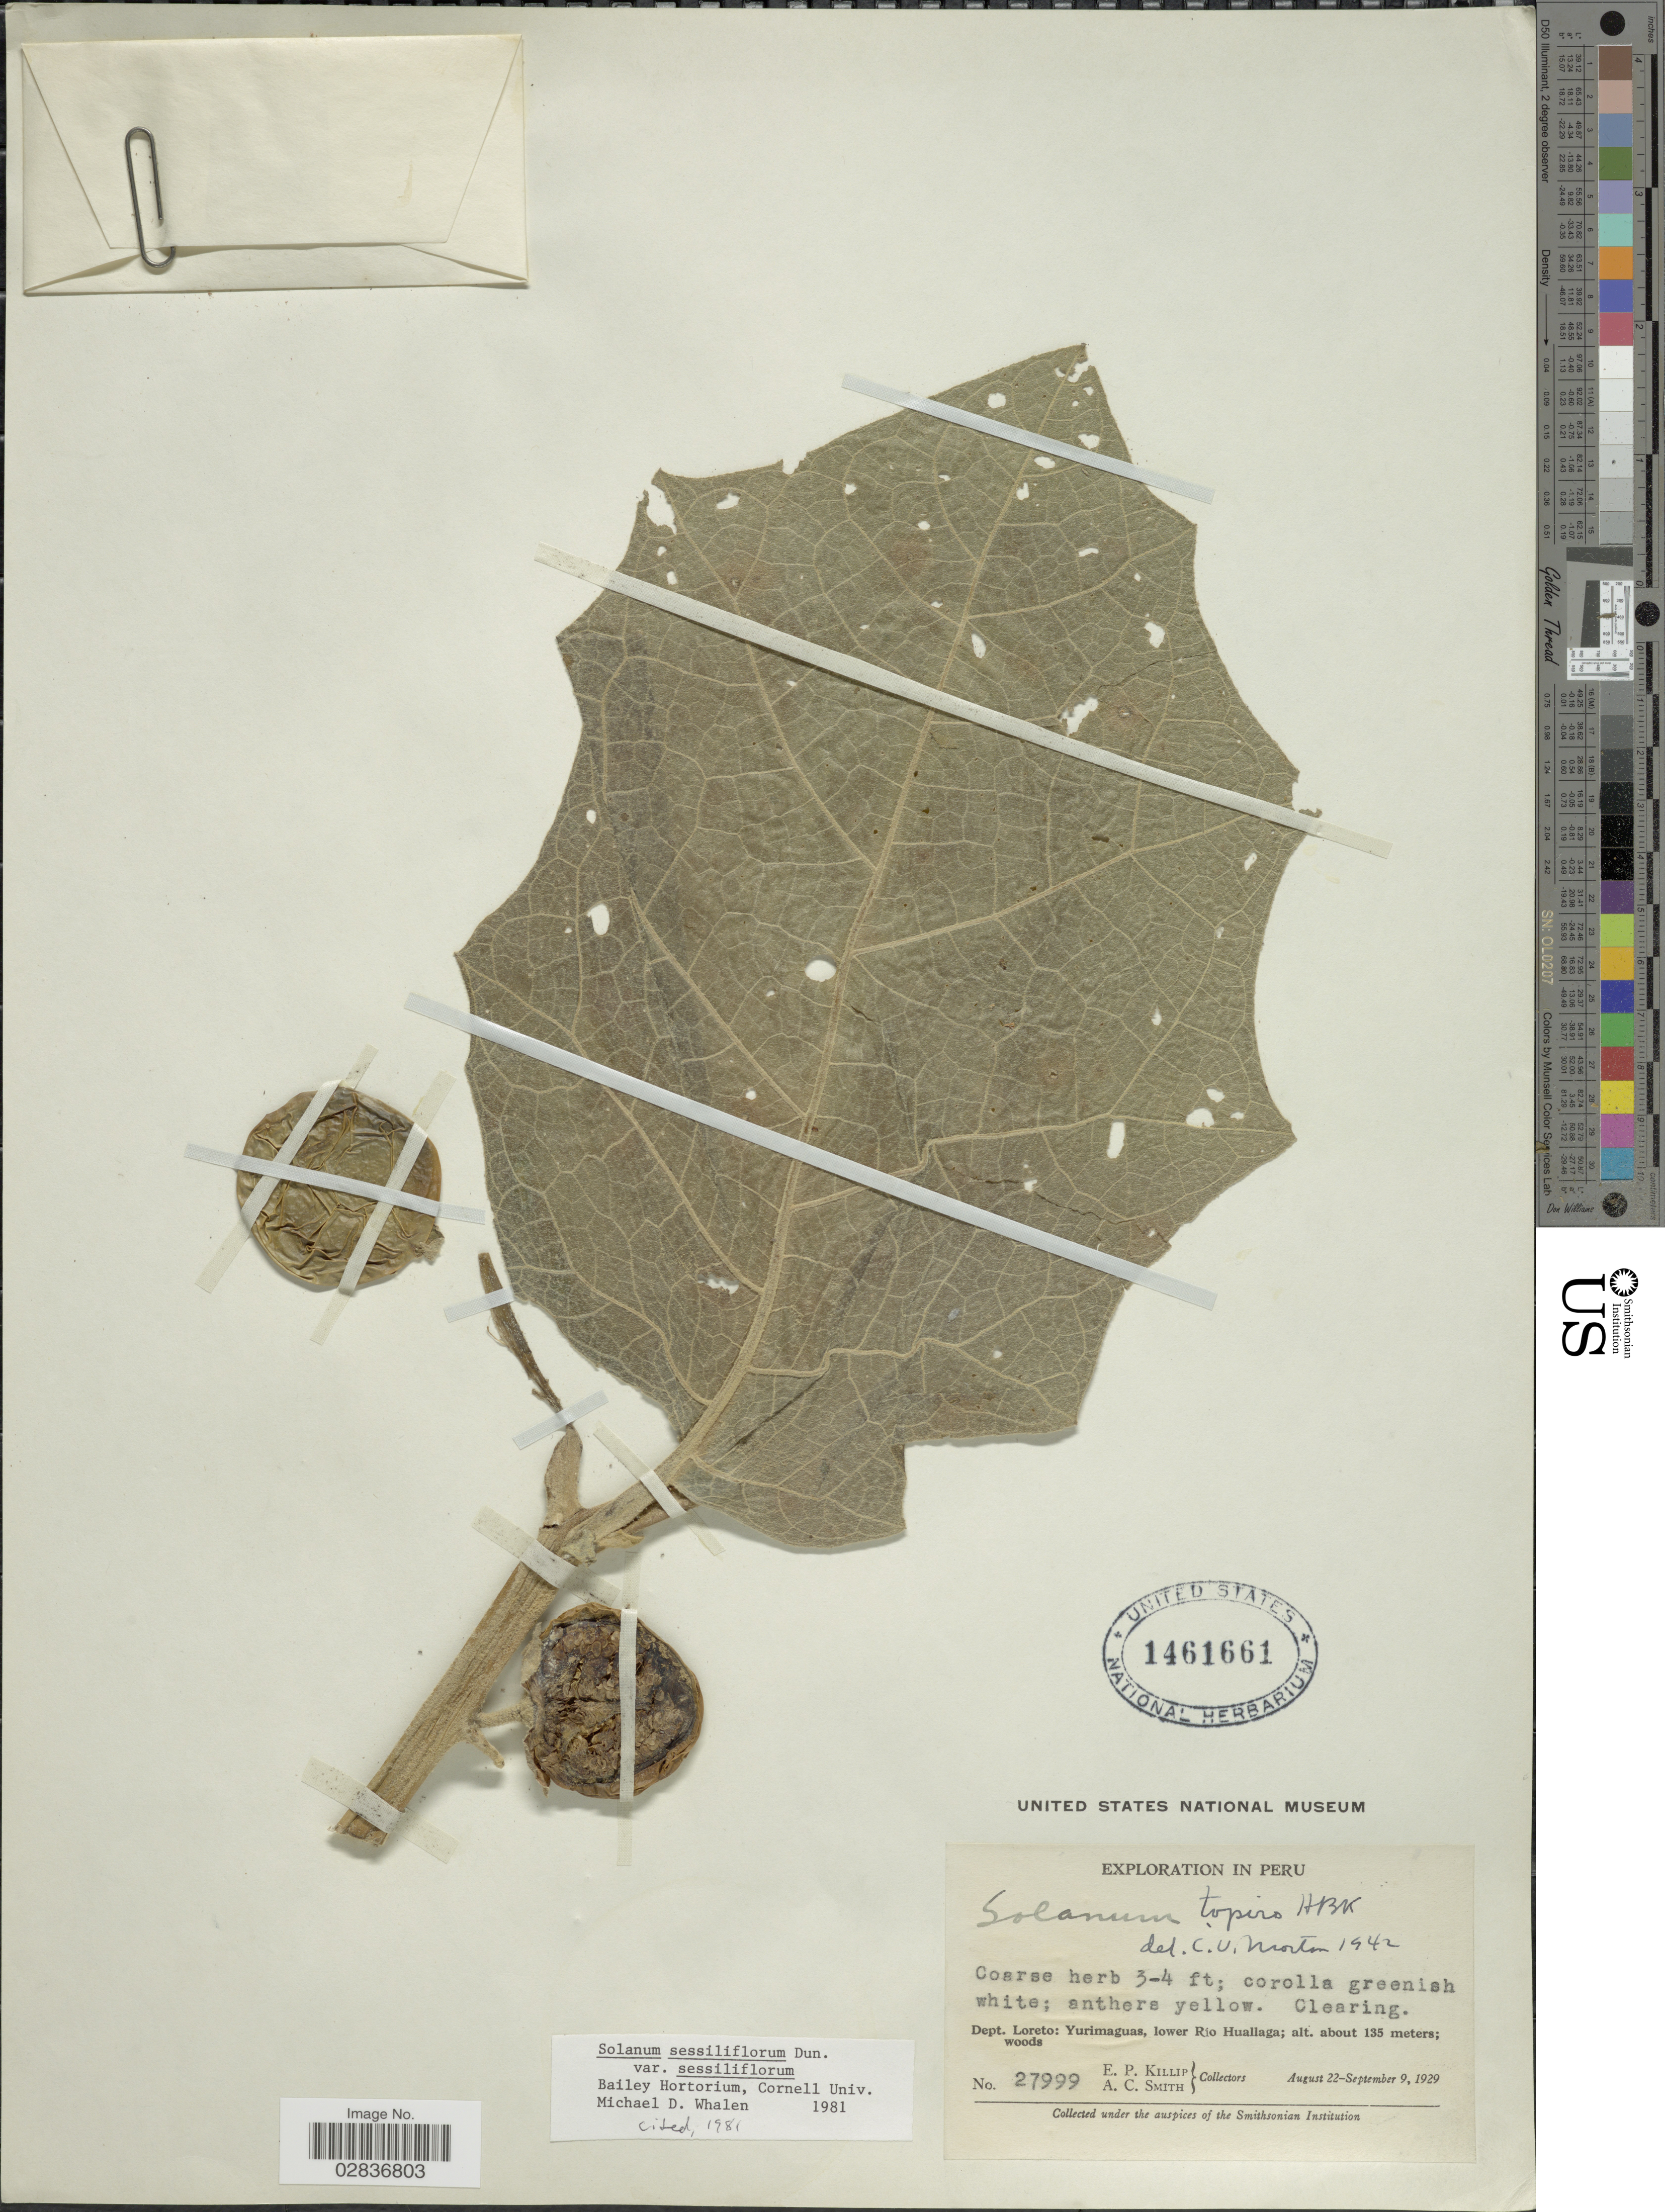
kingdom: Plantae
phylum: Tracheophyta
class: Magnoliopsida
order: Solanales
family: Solanaceae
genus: Solanum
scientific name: Solanum sessiliflorum var. sessiliflorum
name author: Dunal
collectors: E. P. Killip & A. C. Smith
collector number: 27999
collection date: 1929-08-22/1929-09-09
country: Peru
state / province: Loreto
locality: Dept. Loreto: Yurimaguas, lower Rio Huallaga.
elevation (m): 135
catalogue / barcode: US 1461661